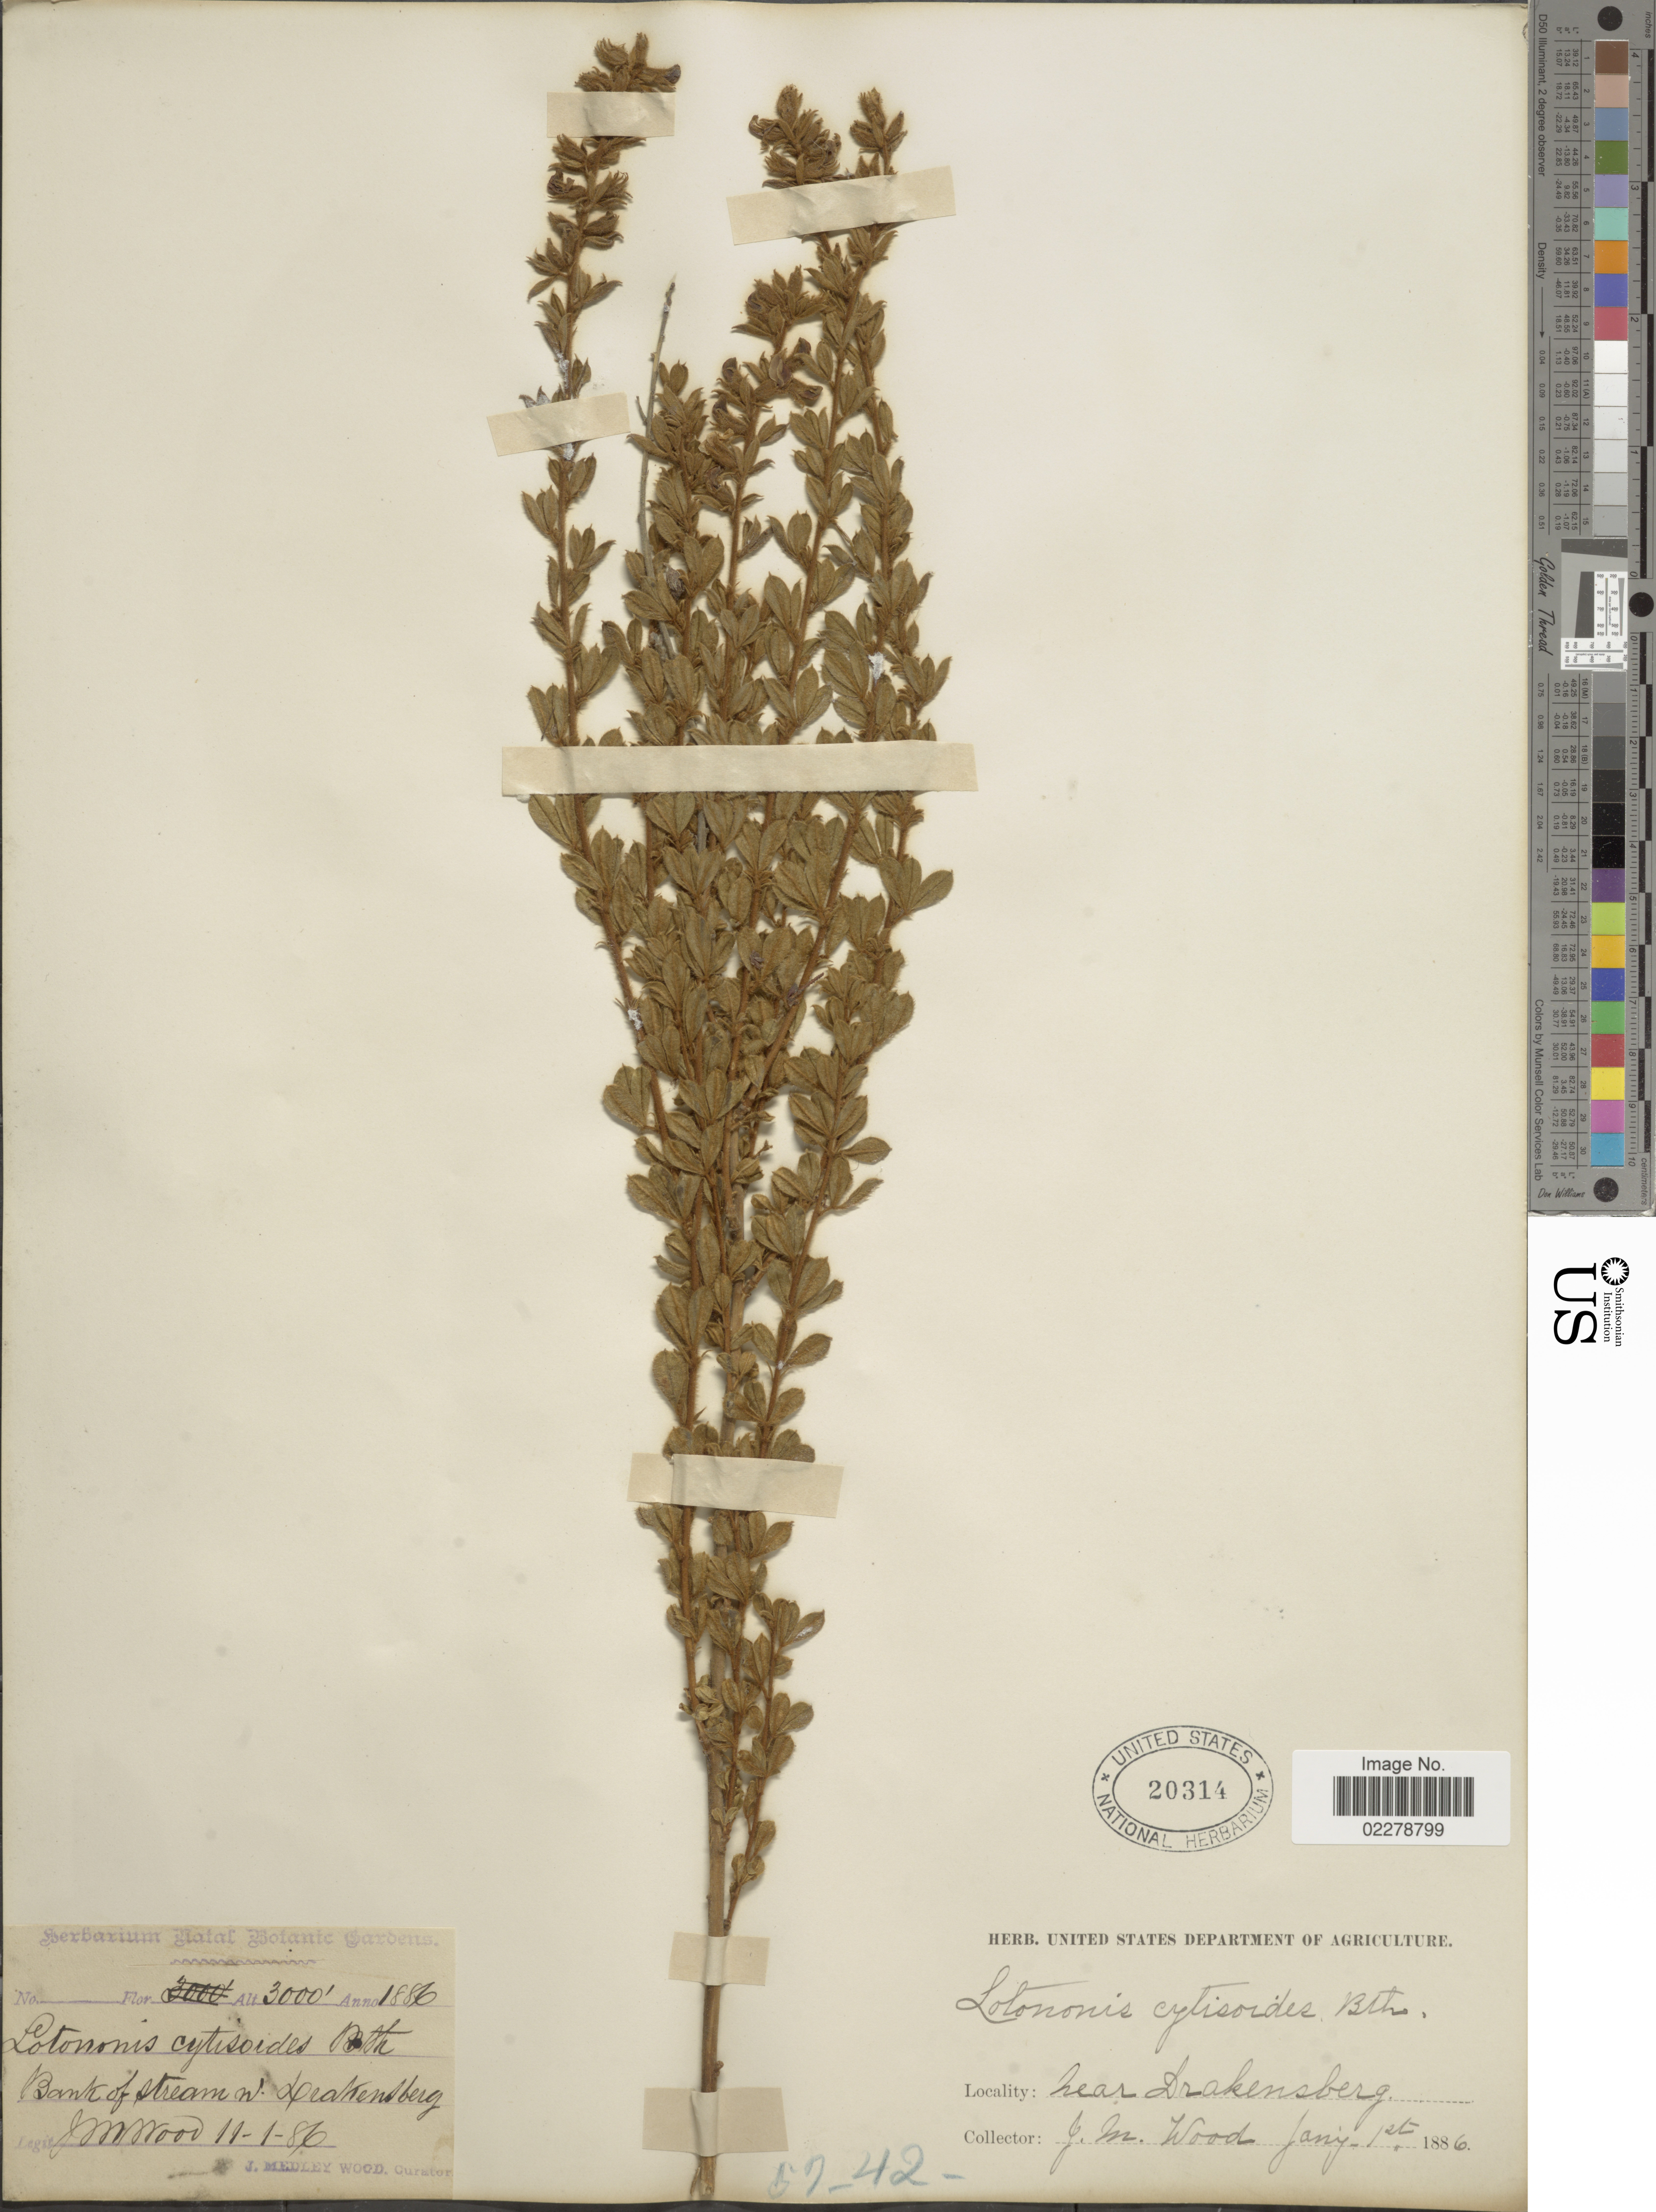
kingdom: Plantae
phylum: Tracheophyta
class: Magnoliopsida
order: Fabales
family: Fabaceae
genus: Lotononis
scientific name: Lotononis cytisoides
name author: Benth.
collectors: J. M. Wood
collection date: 1886-01-11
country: South Africa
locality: Bank of stream W. Speakenberg. Near Drakensberg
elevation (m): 914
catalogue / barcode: US 20314